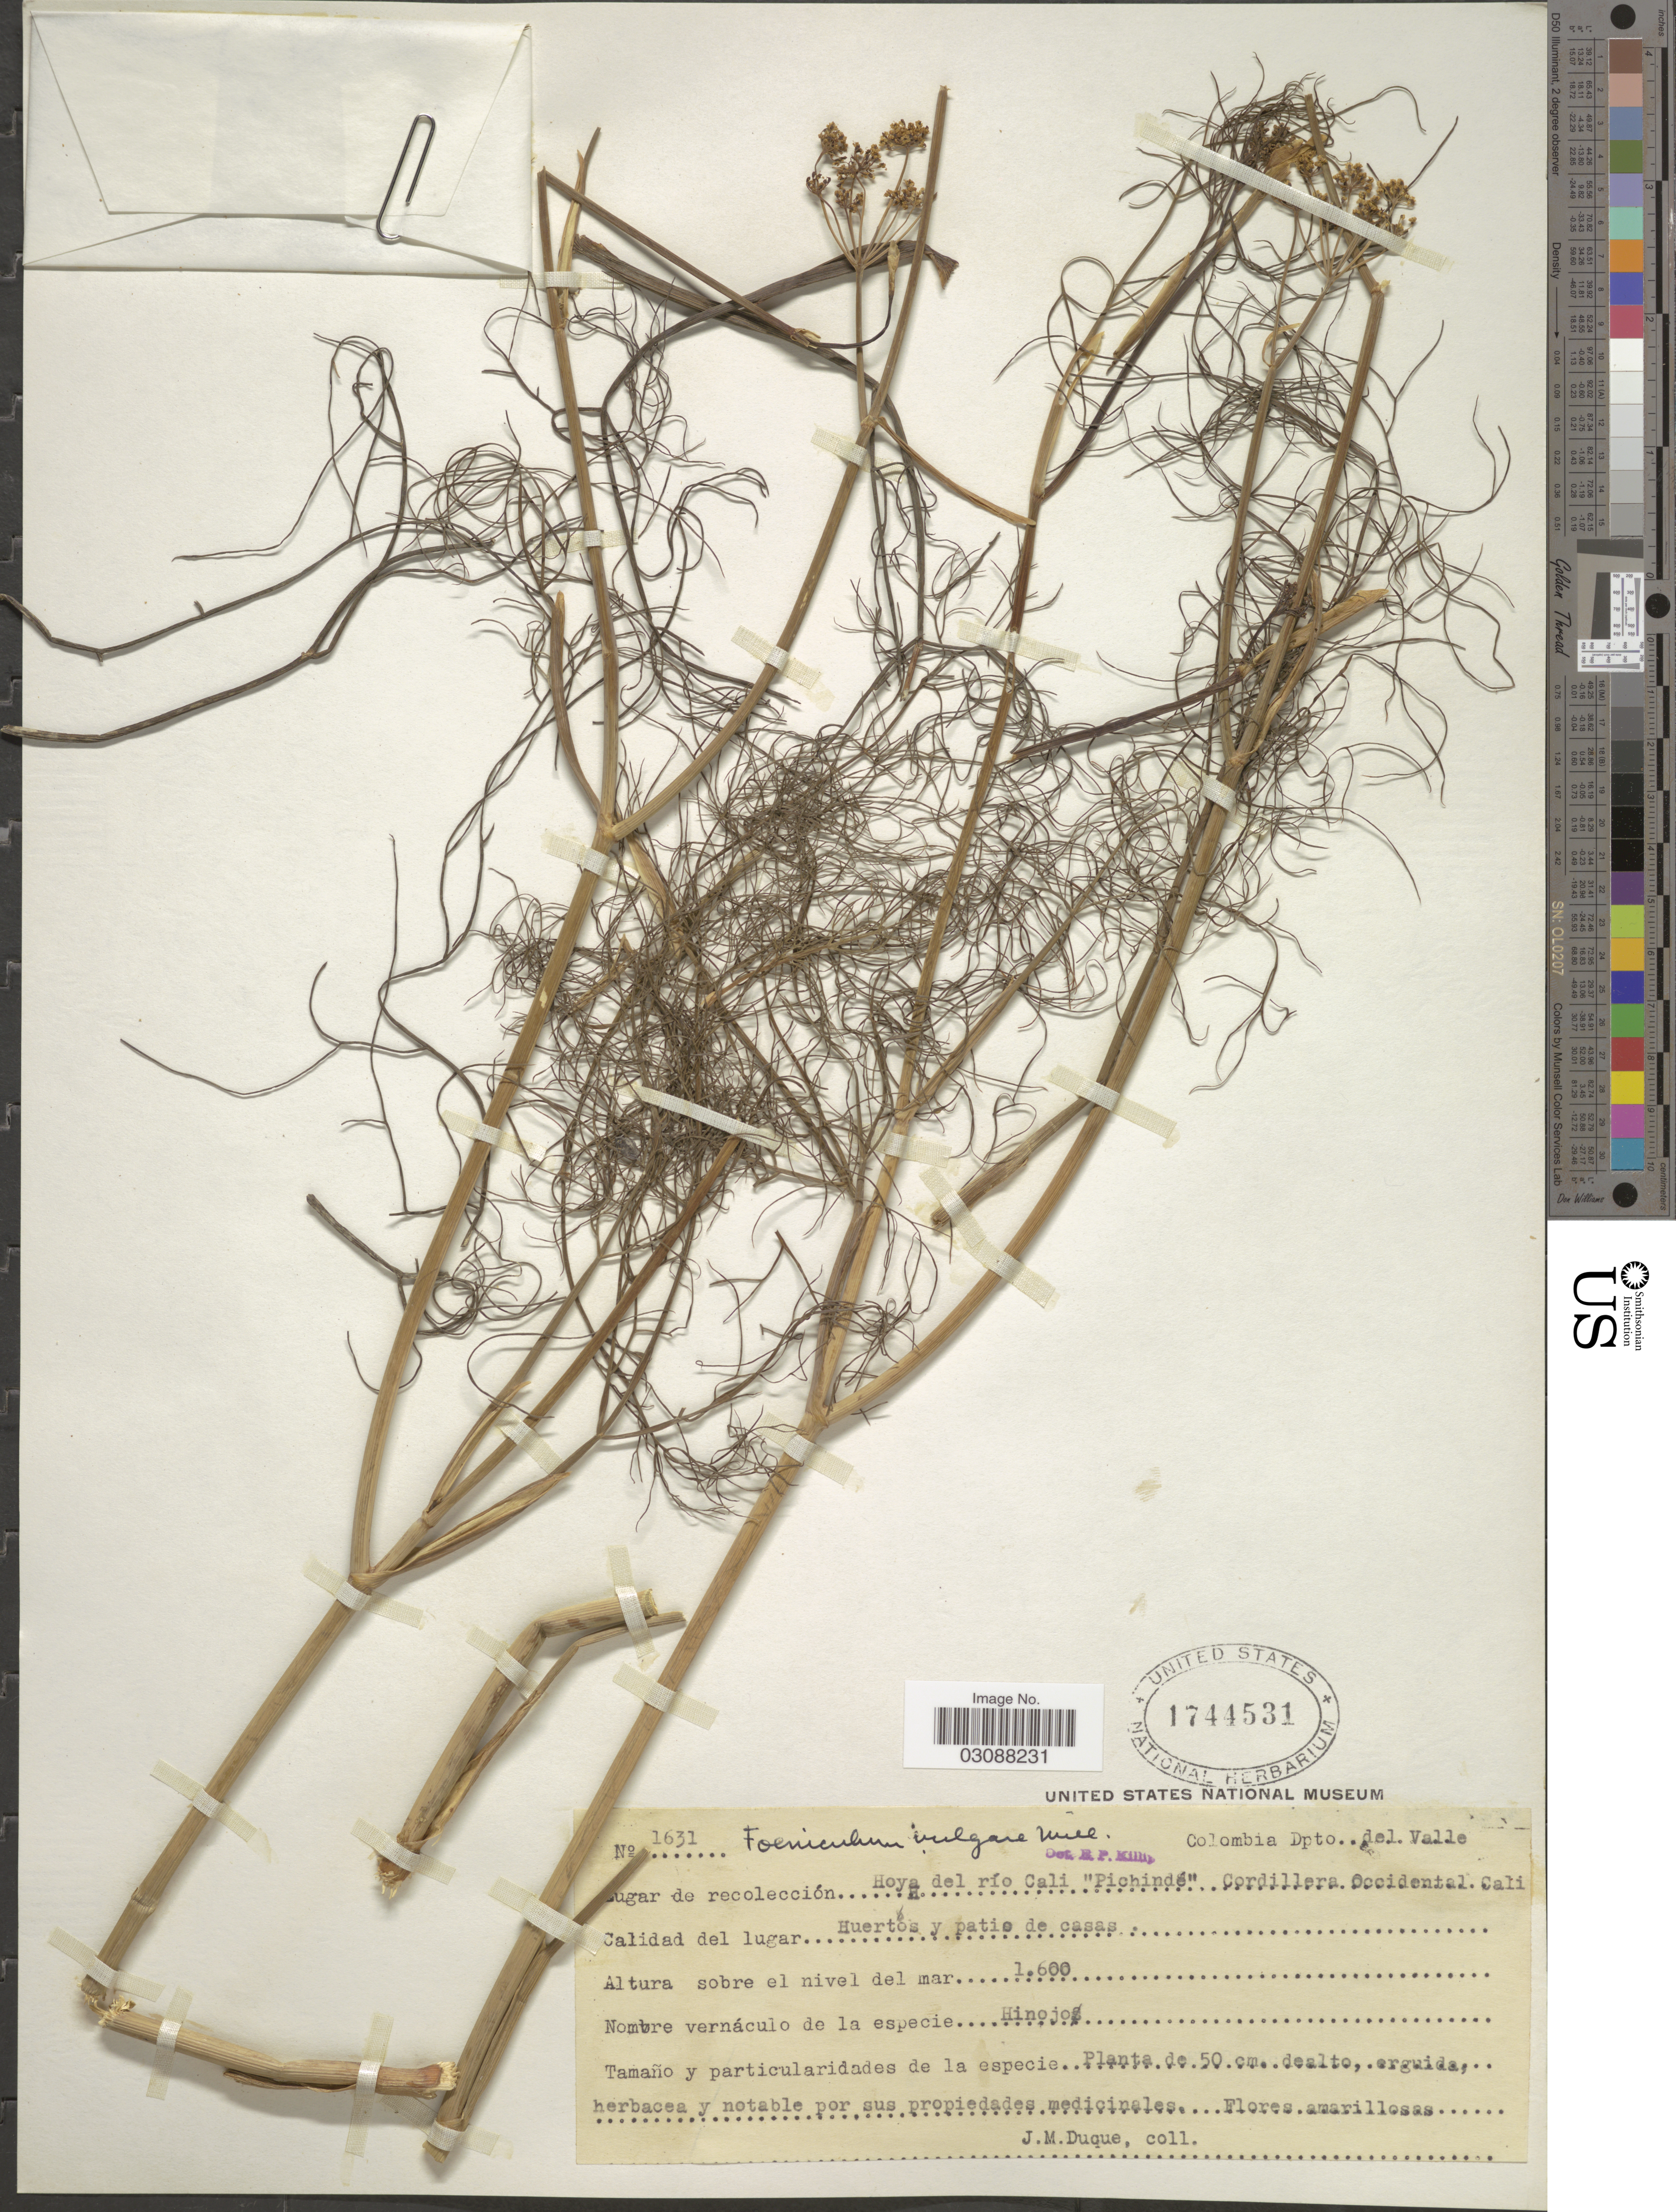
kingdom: Plantae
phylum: Tracheophyta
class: Magnoliopsida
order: Apiales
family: Apiaceae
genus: Foeniculum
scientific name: Foeniculum vulgare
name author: Mill.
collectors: J. Duque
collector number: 1631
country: Colombia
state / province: Valle del Cauca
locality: Dpto. del valle. Hoya del río Cali 'Pichindé' Cordillera Occidental.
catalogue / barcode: US 1744531